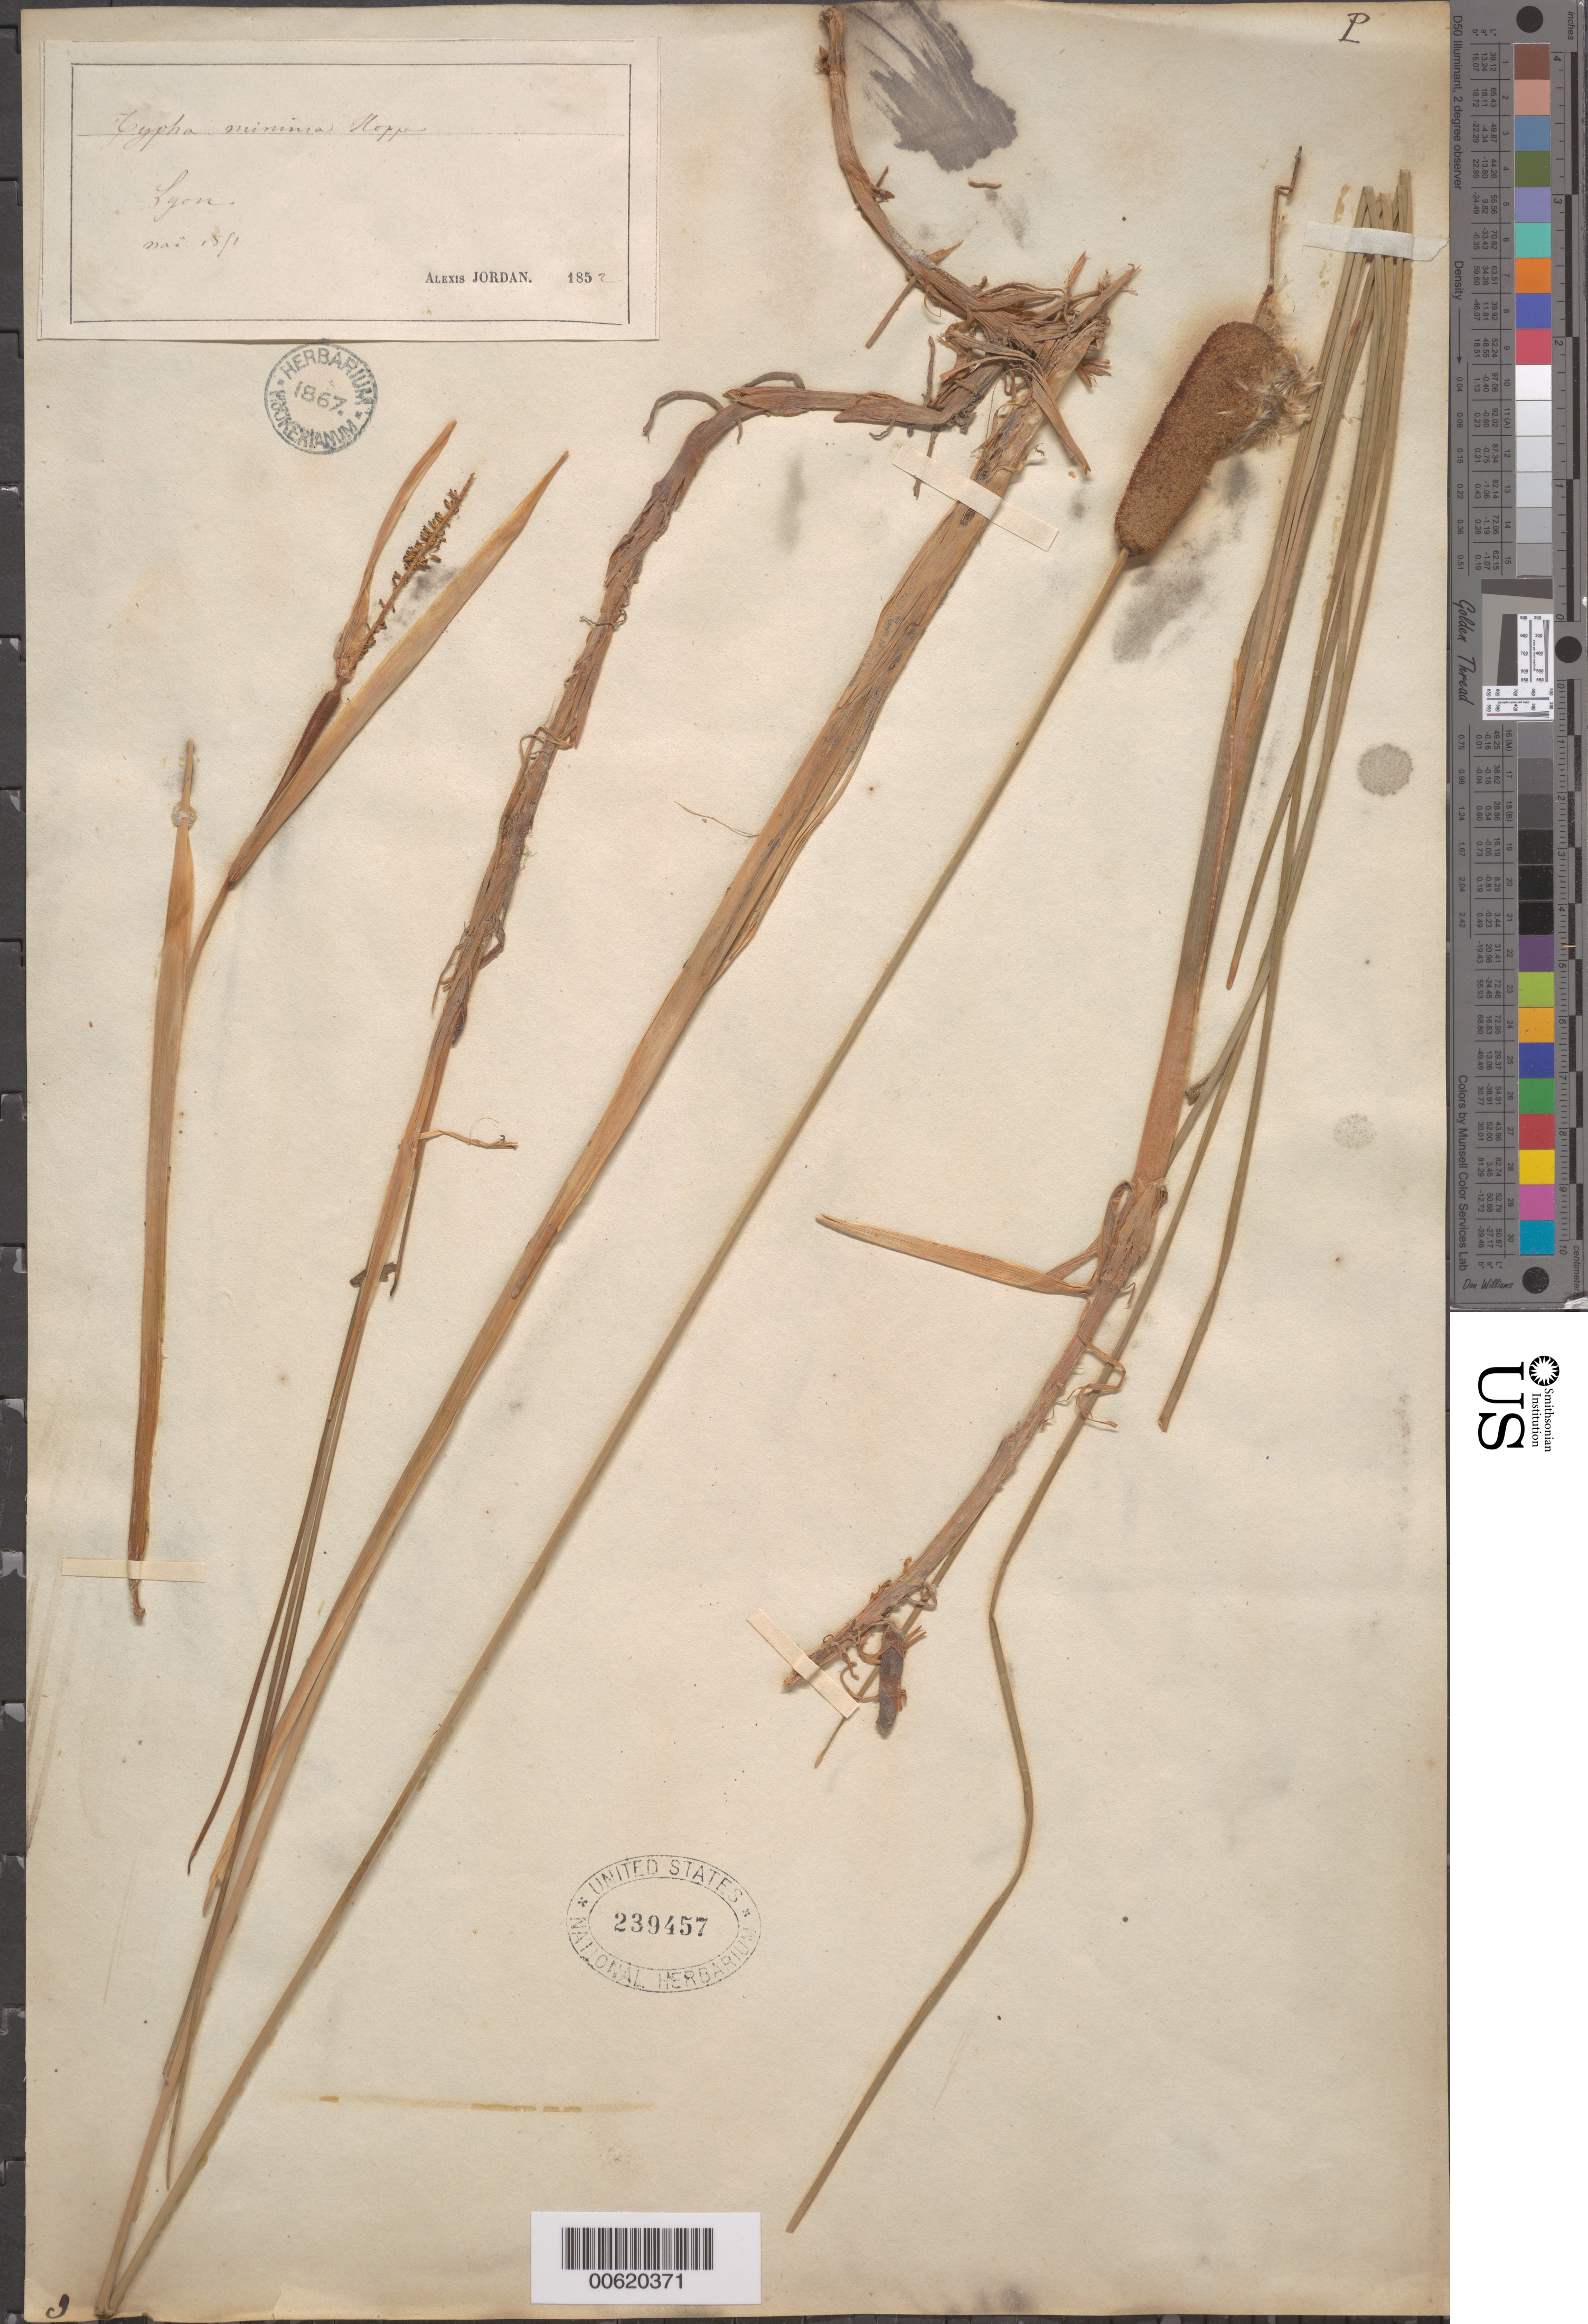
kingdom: Plantae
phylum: Tracheophyta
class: Liliopsida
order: Poales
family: Typhaceae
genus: Typha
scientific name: Typha minima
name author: Funck ex Hoppe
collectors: A. Jordan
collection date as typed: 15 Jan 1857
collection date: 1857-01-15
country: France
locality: Lyon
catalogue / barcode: US 239457